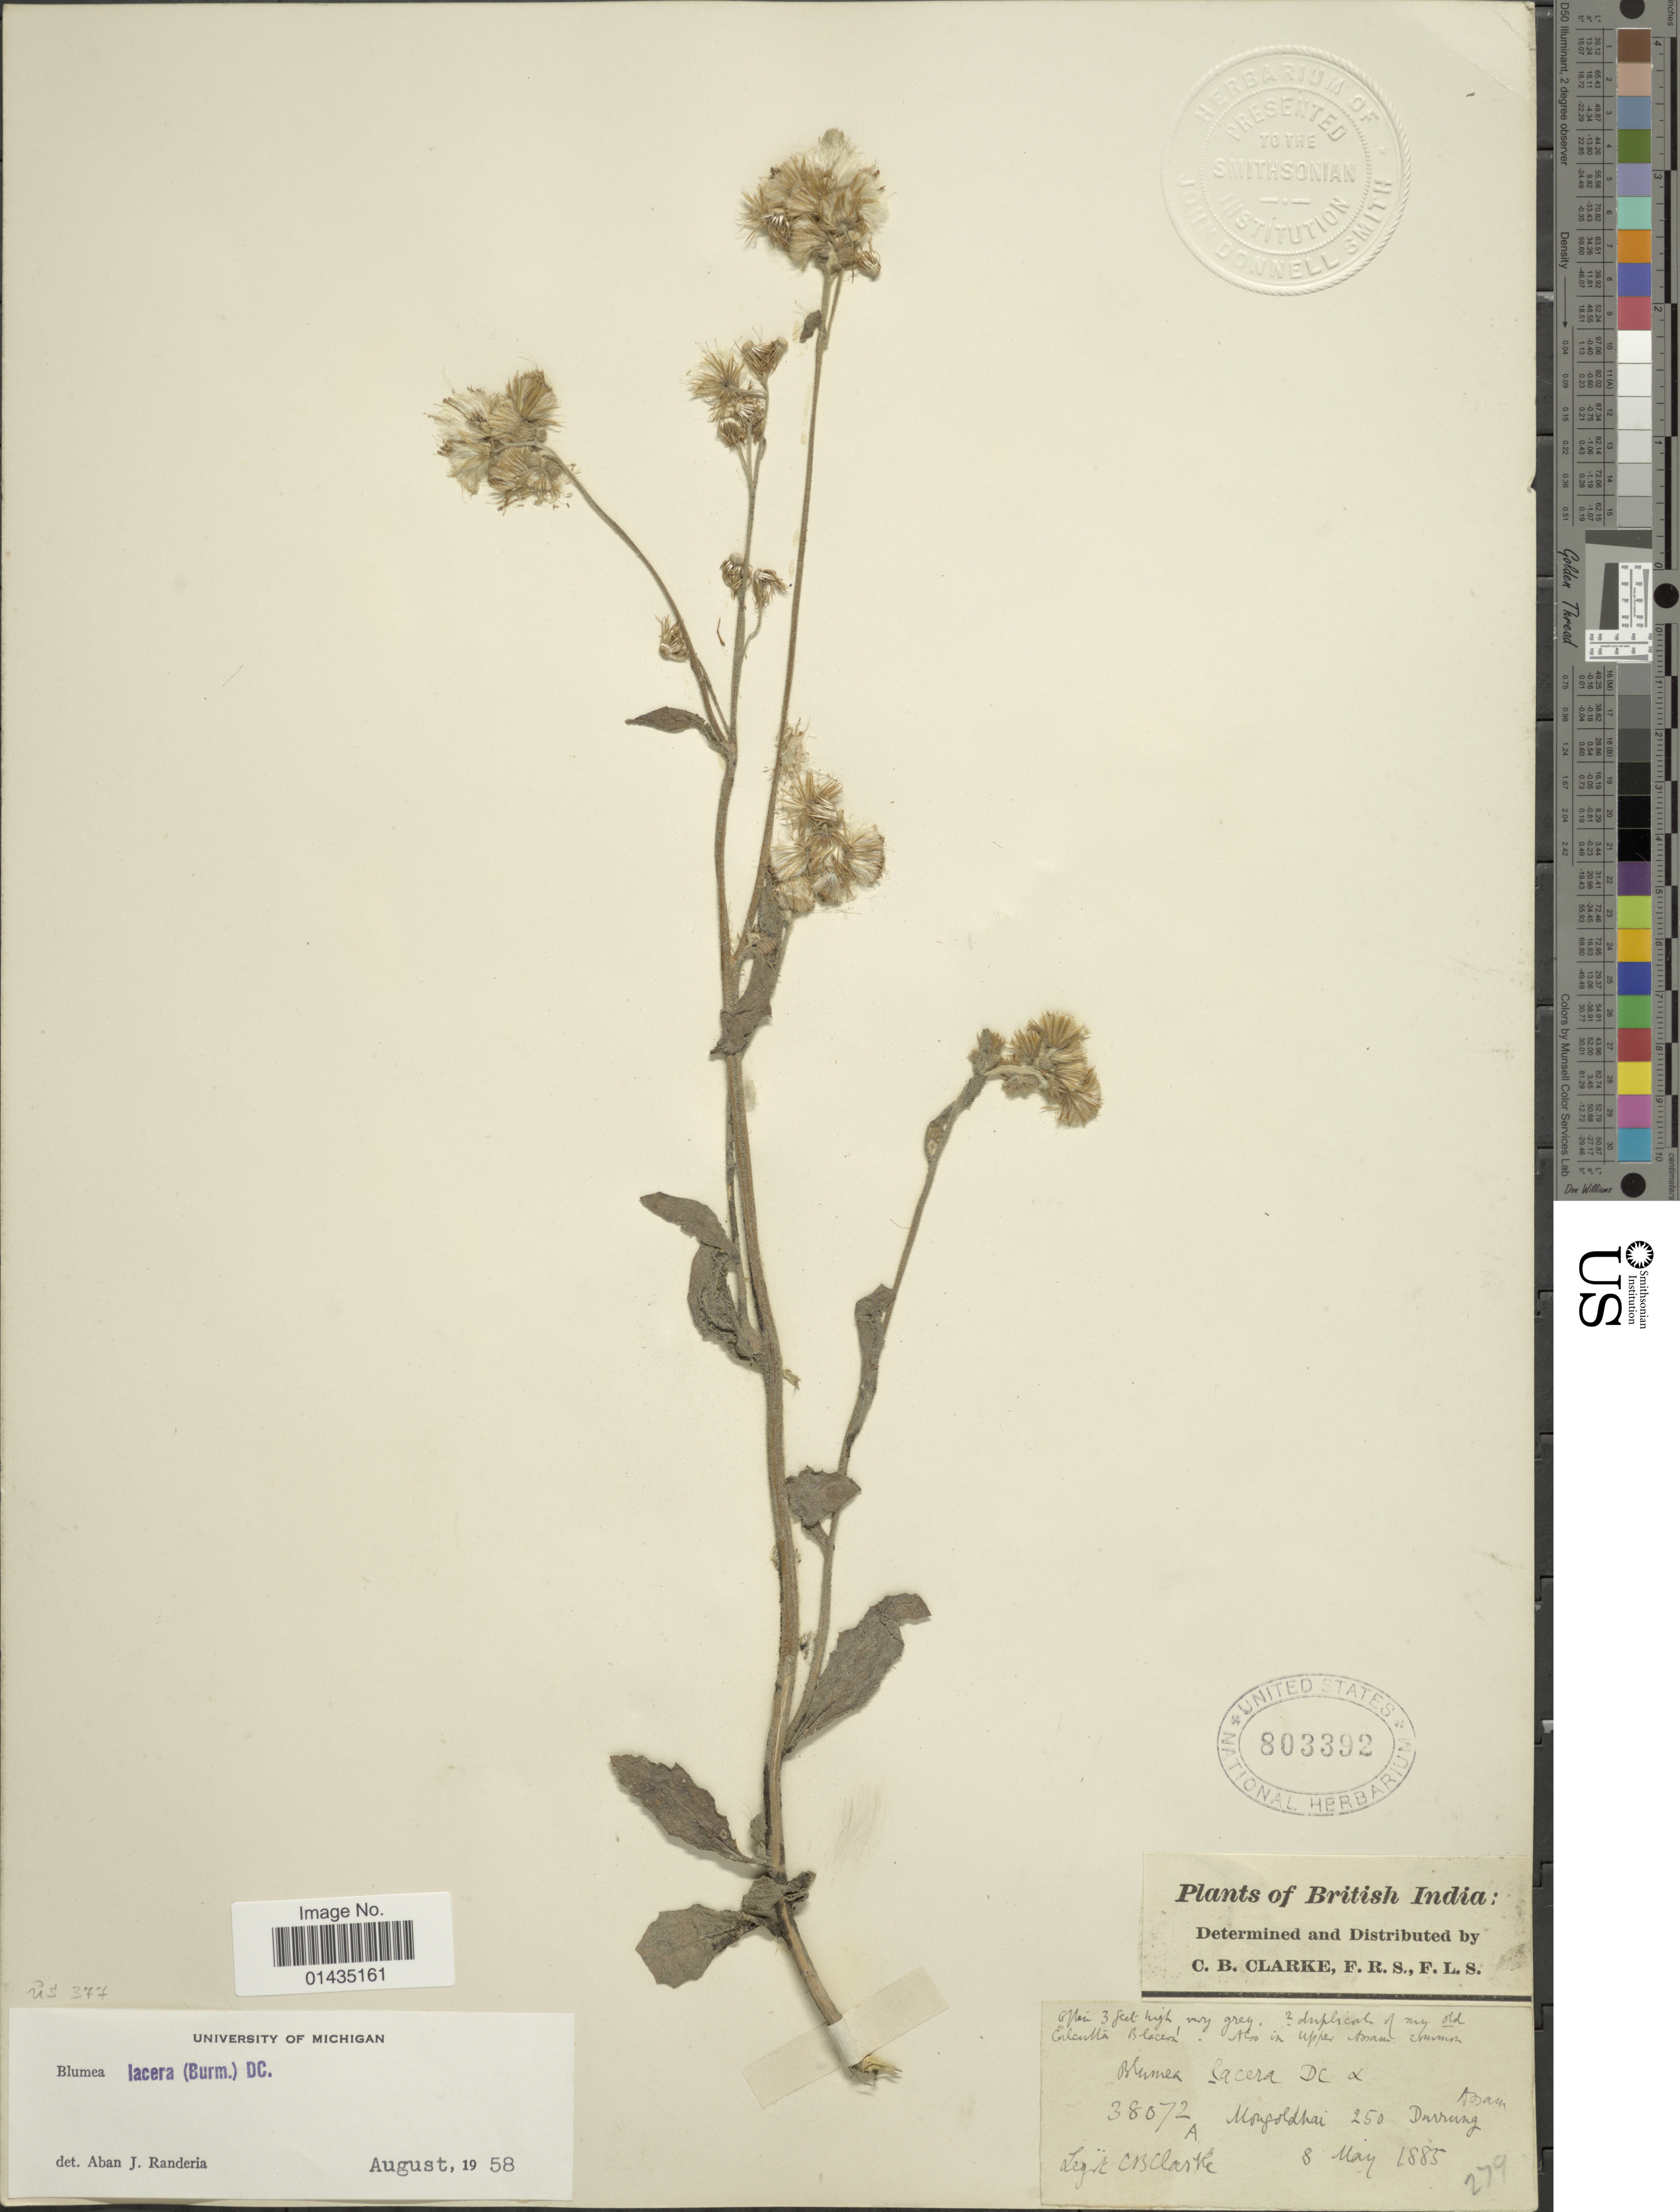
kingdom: Plantae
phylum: Tracheophyta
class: Magnoliopsida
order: Asterales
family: Asteraceae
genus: Blumea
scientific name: Blumea lacera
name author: (Roxb.) DC.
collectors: C. B. Clarke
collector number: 38072A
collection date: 1885-05-08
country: India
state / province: Assam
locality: British India, Mongoldhai 250, Durrung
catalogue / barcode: US 803392